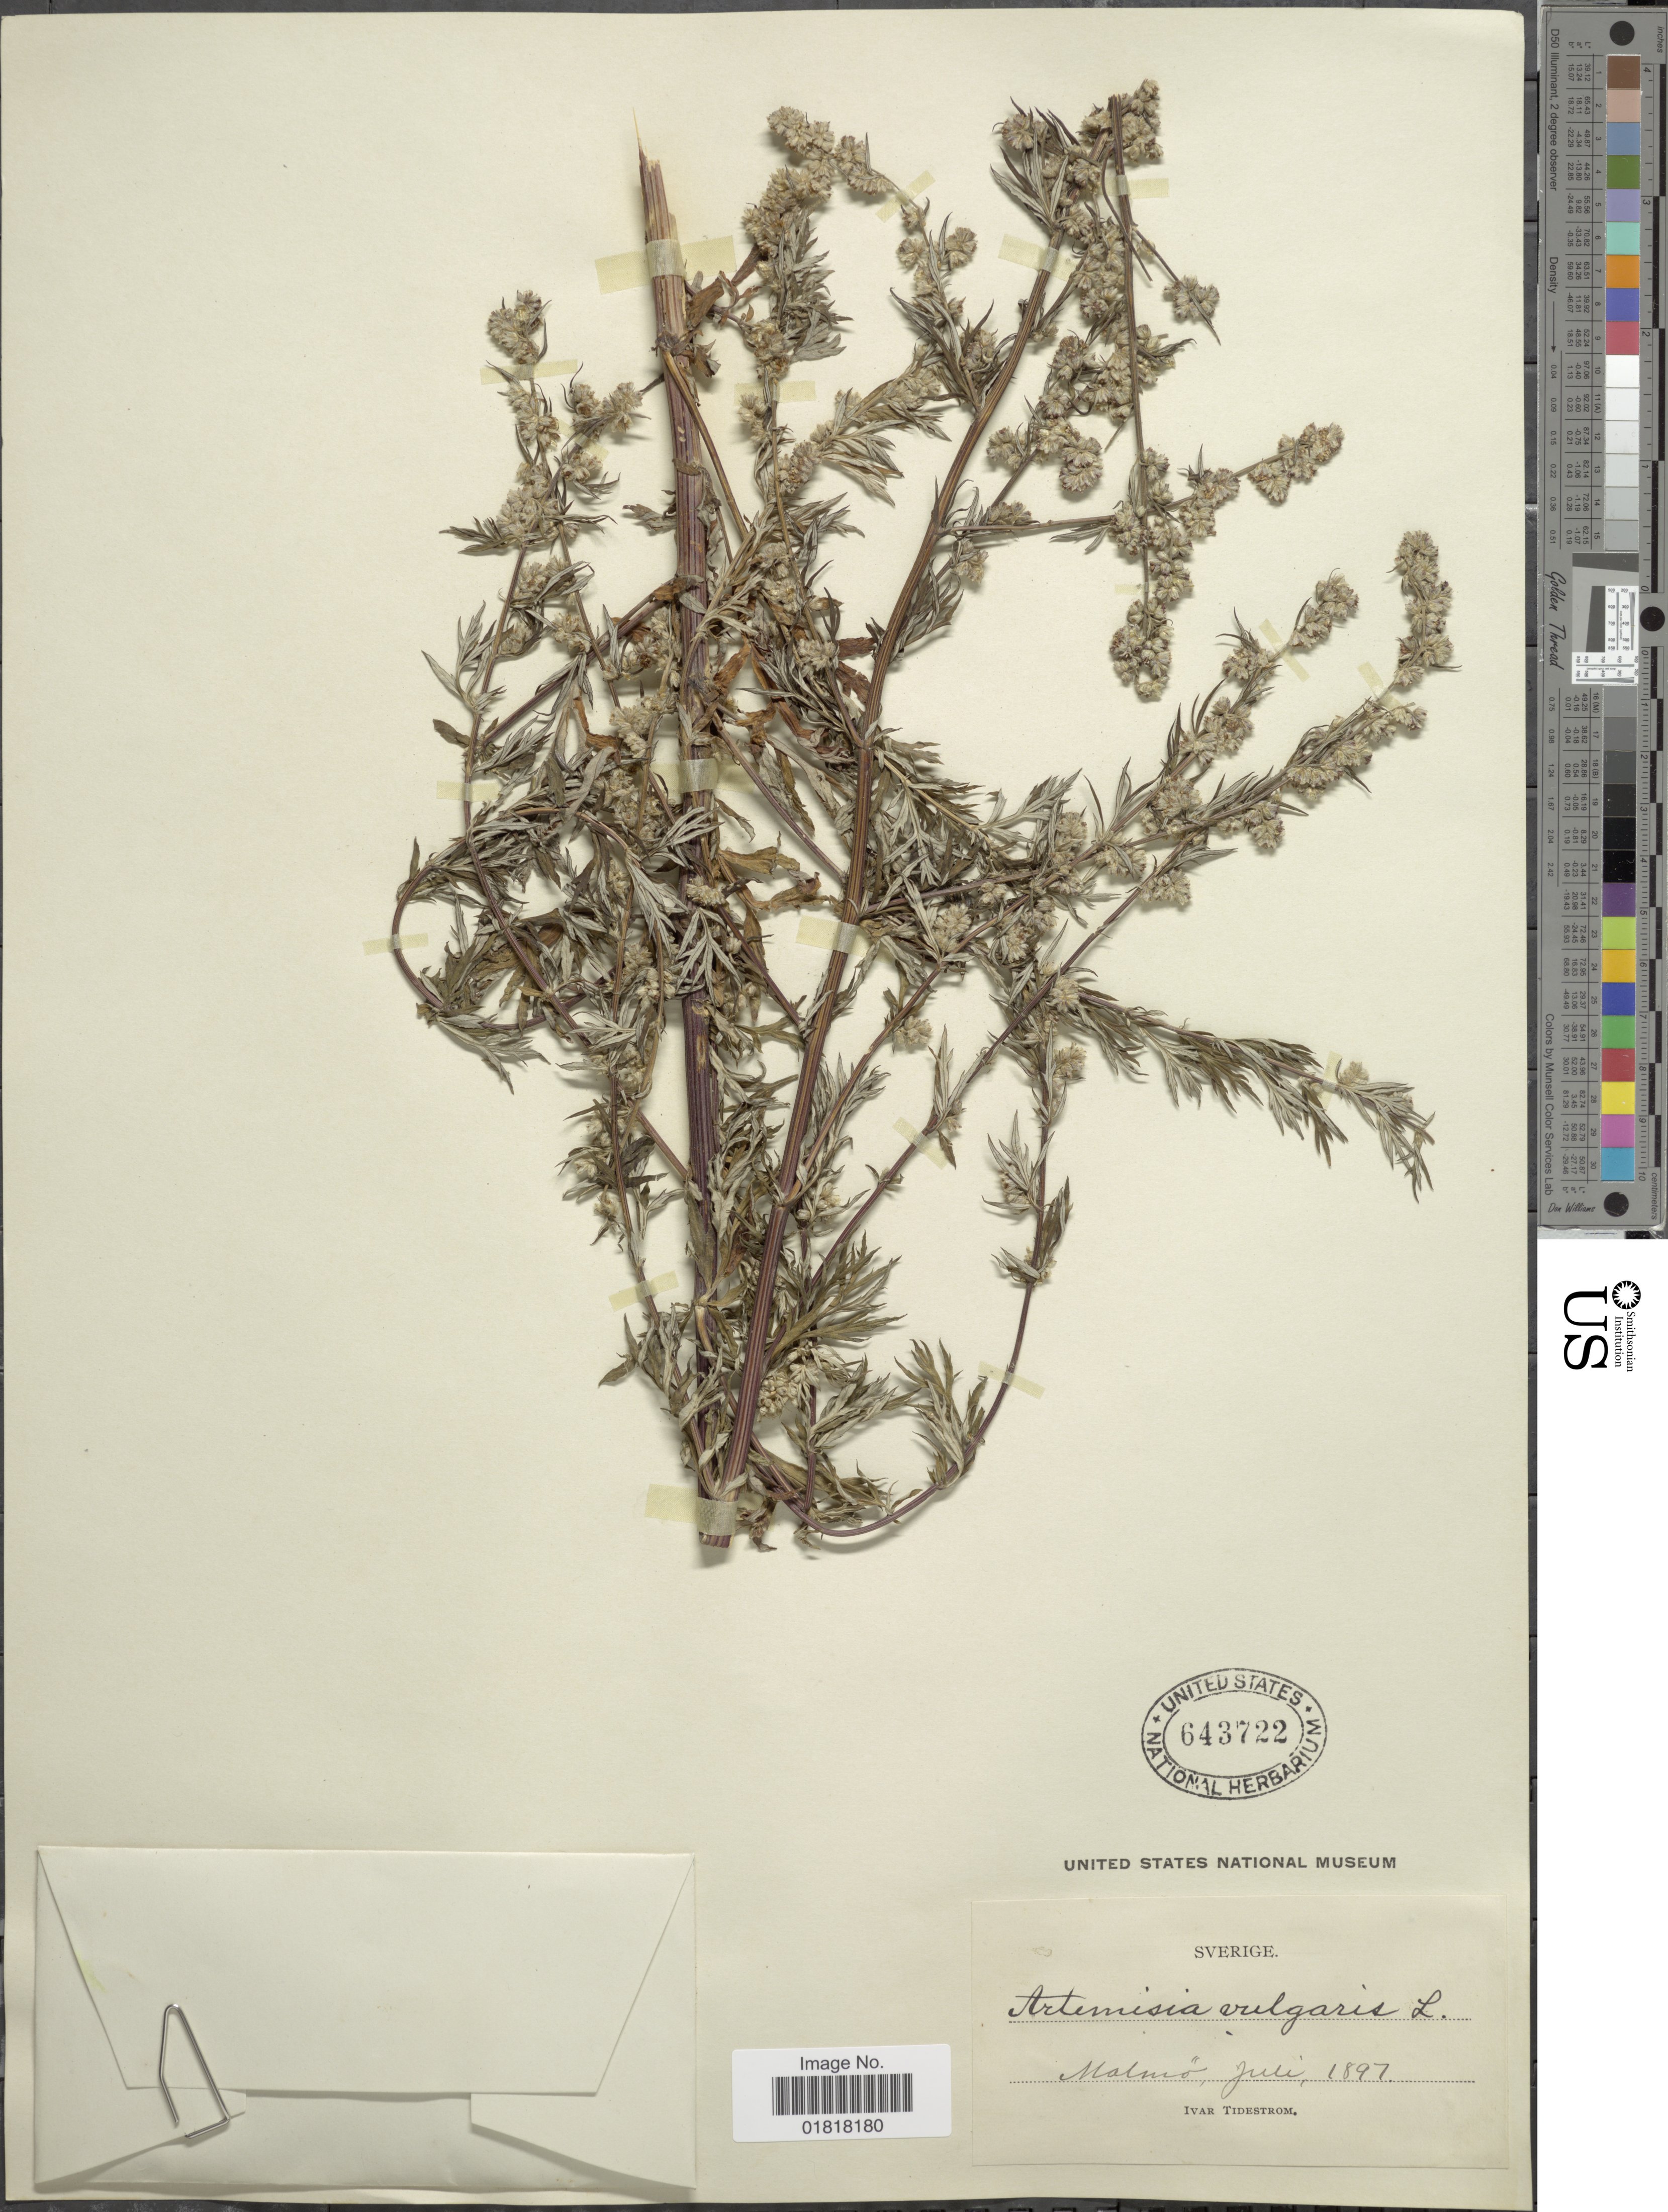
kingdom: Plantae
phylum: Tracheophyta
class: Magnoliopsida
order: Asterales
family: Asteraceae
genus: Artemisia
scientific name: Artemisia vulgaris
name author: L.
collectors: I. F. Tidestrom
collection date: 1897-06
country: Sweden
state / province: Skåne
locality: Malmö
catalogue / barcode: US 643722